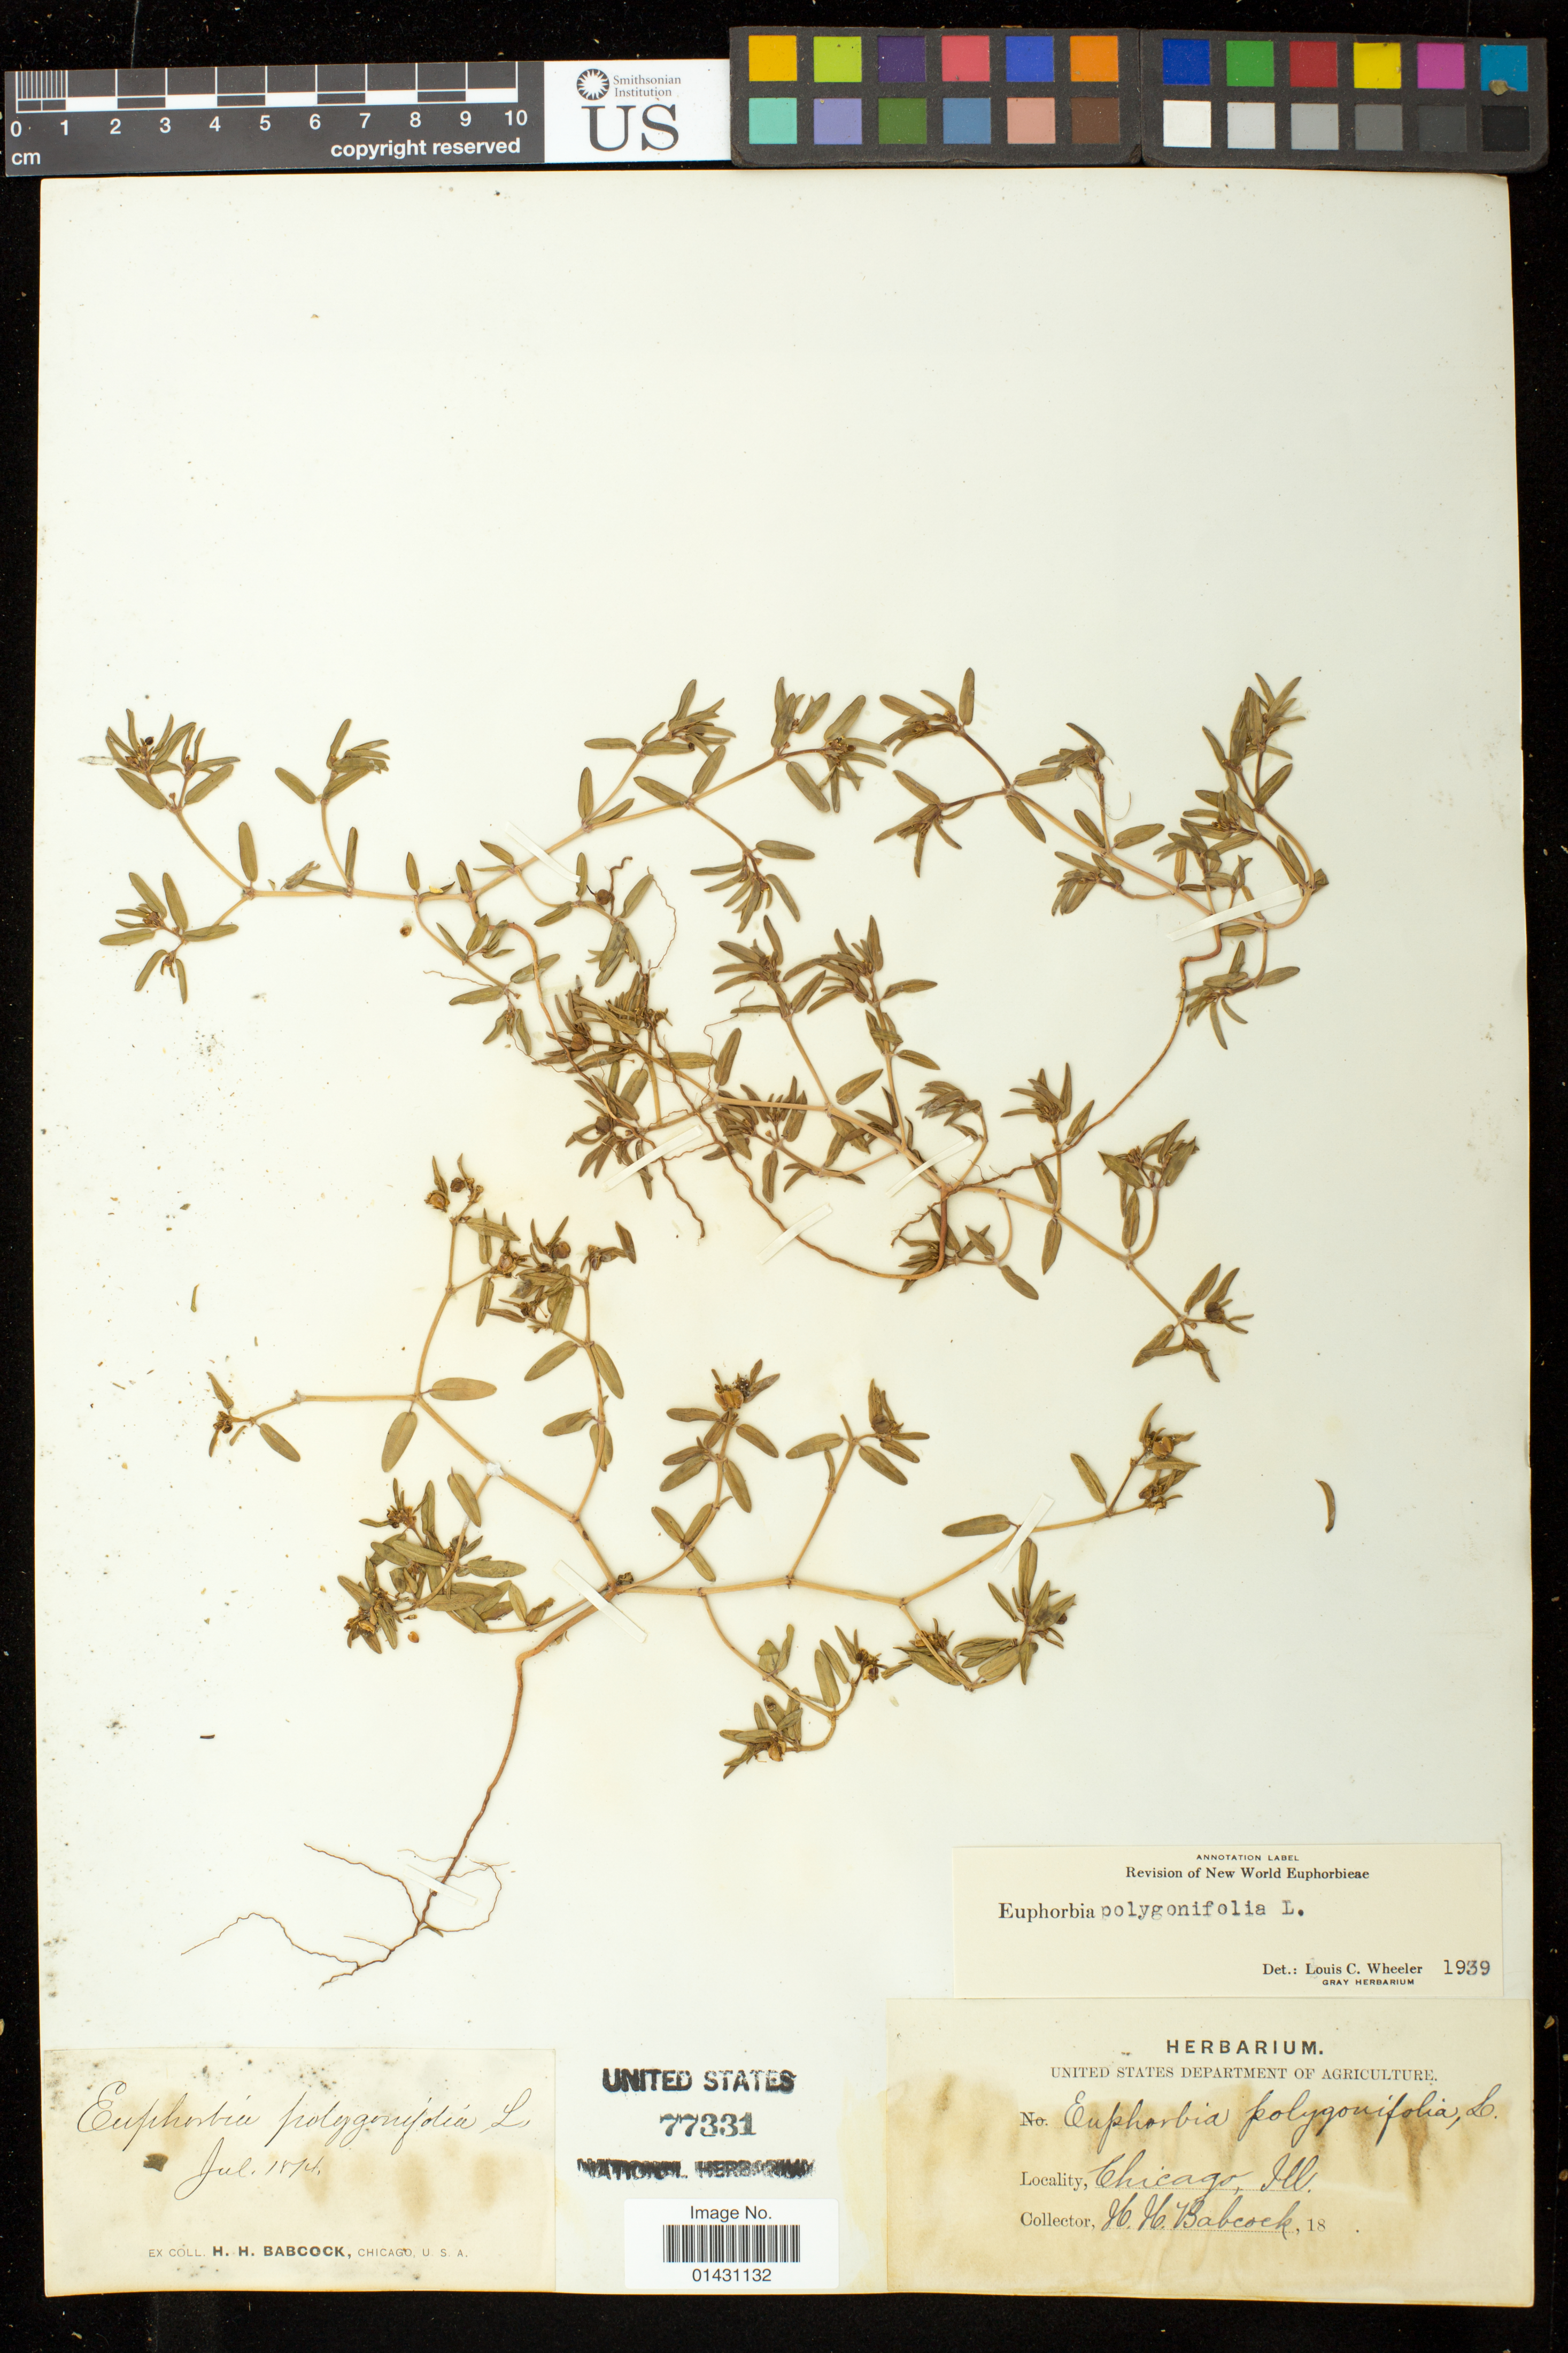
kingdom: Plantae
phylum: Tracheophyta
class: Magnoliopsida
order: Malpighiales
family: Euphorbiaceae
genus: Euphorbia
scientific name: Euphorbia polygonifolia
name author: L.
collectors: H. Babcock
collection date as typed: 18--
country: United States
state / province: Illinois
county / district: Cook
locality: Chicago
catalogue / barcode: US 77331